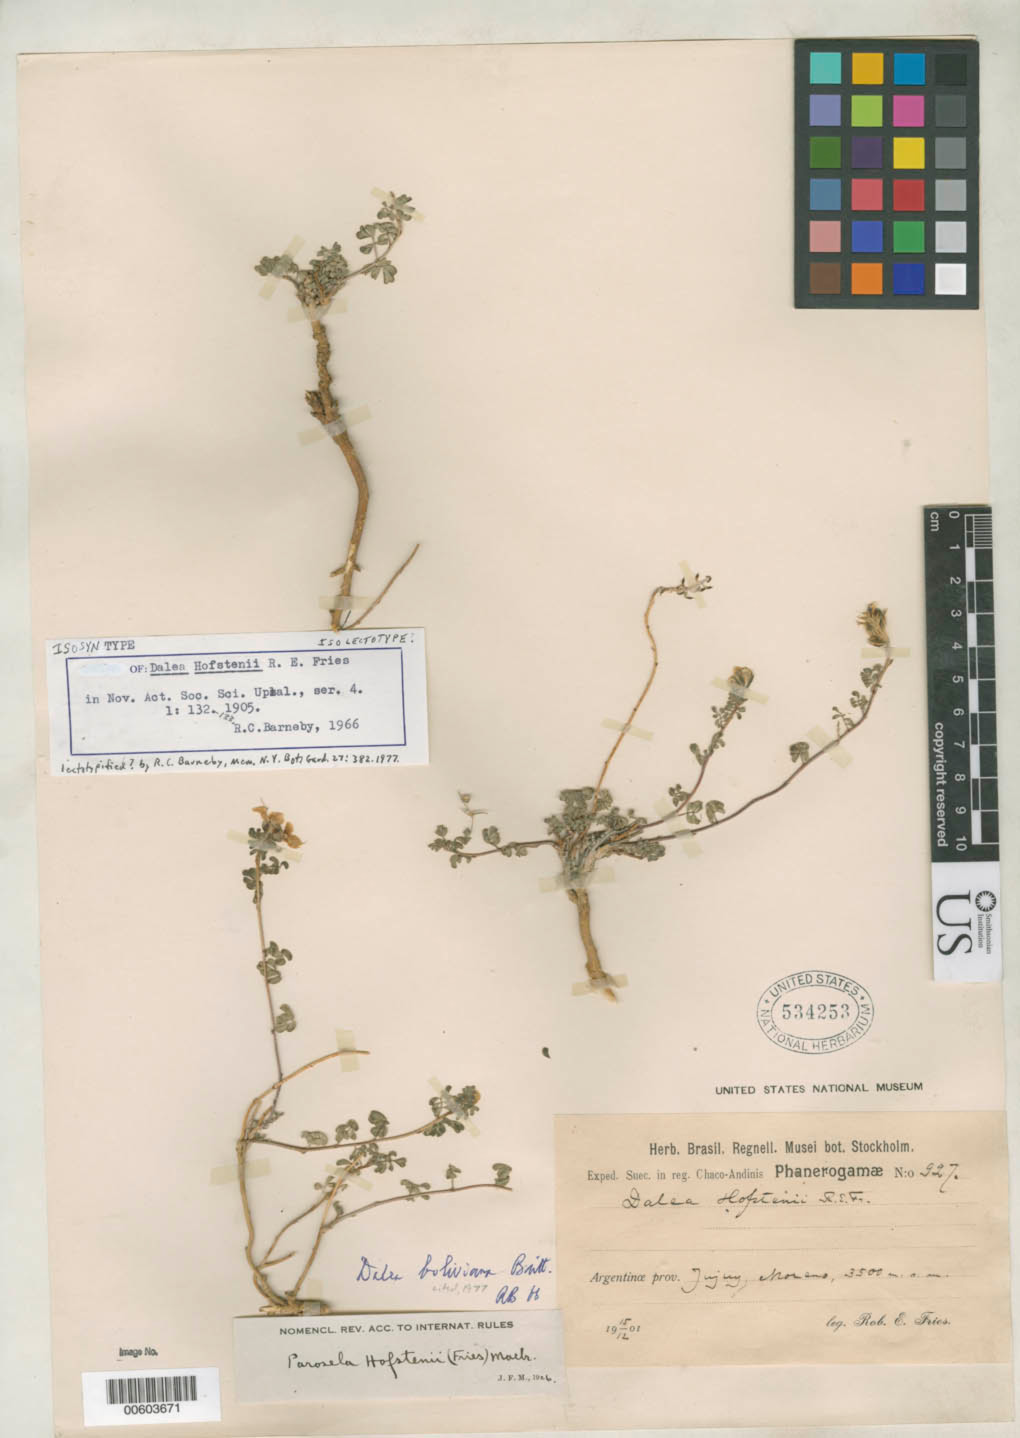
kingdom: Plantae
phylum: Tracheophyta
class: Magnoliopsida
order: Fabales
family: Fabaceae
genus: Dalea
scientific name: Dalea hofstenii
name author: R.E. Fr.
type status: Isolectotype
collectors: R. E. Fries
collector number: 927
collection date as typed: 15 Dec 1901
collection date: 1901-12-15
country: Argentina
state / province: Jujuy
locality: Moreno.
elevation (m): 3500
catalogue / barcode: US 534253